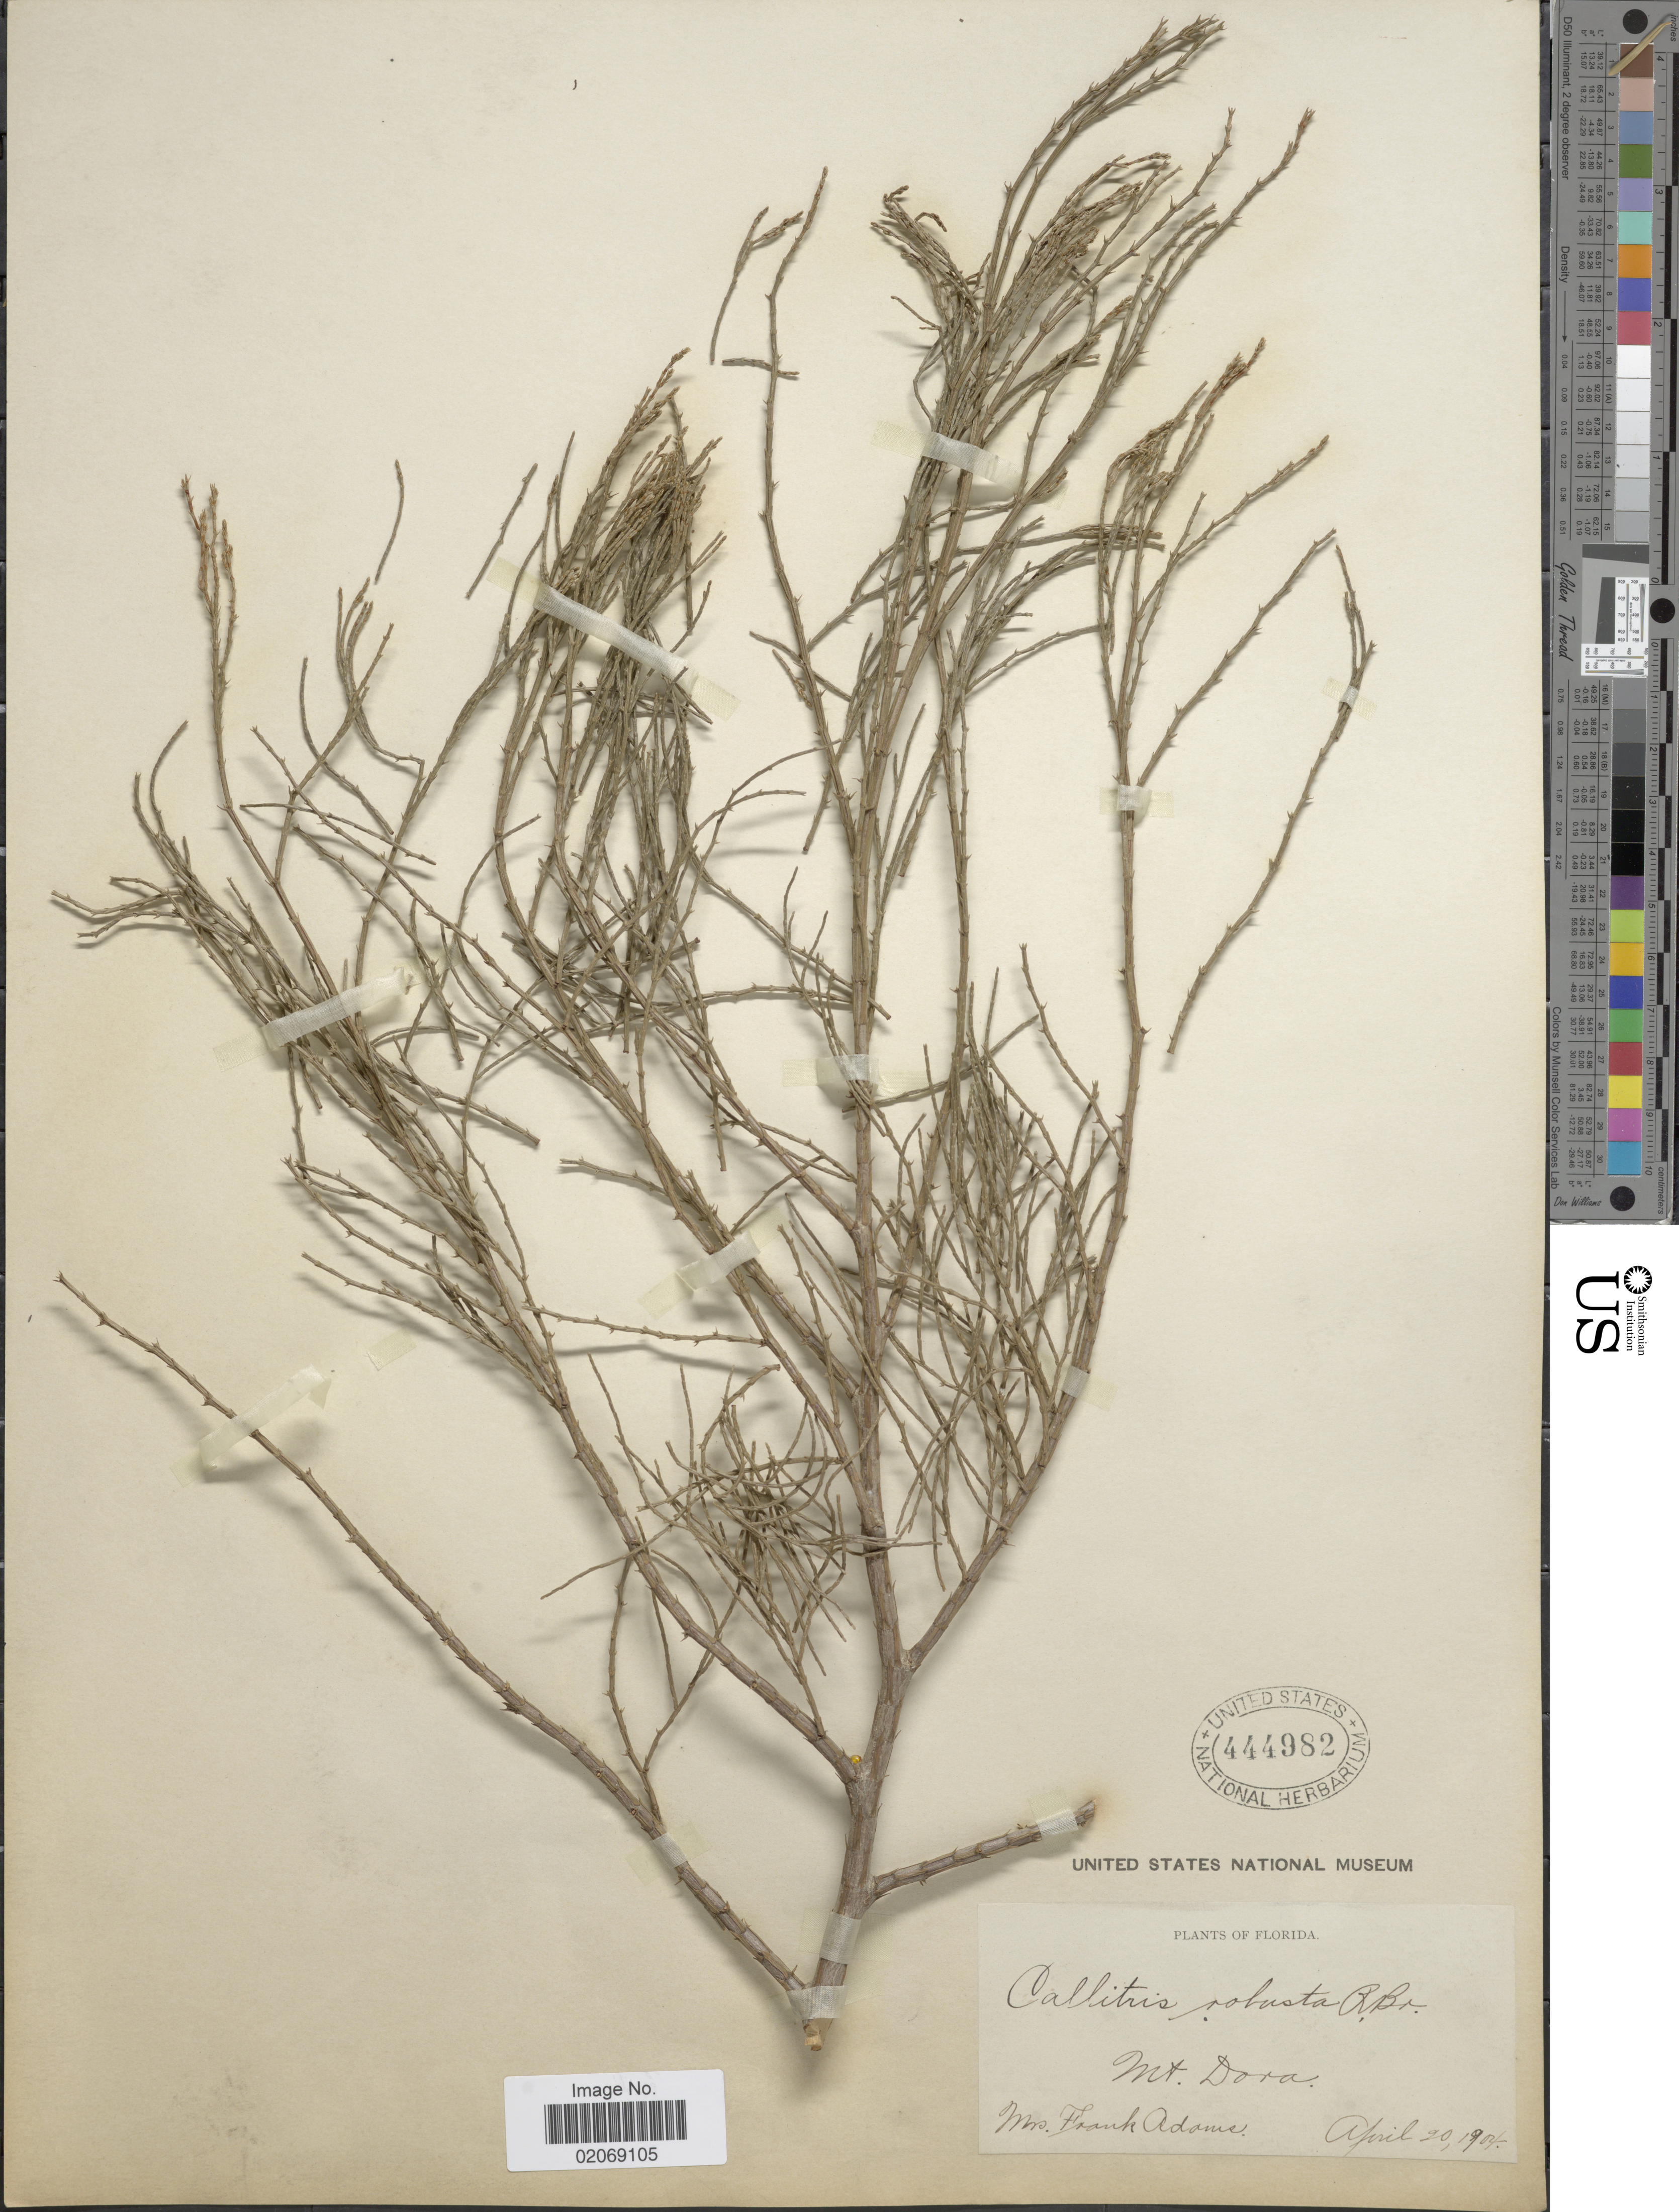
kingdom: Plantae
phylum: Tracheophyta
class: Pinopsida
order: Pinales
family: Cupressaceae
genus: Callitris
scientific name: Callitris preissii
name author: Miq.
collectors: F. Adams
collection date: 1904-04-20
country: United States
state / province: Florida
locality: Mt. Dora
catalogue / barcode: US 444982